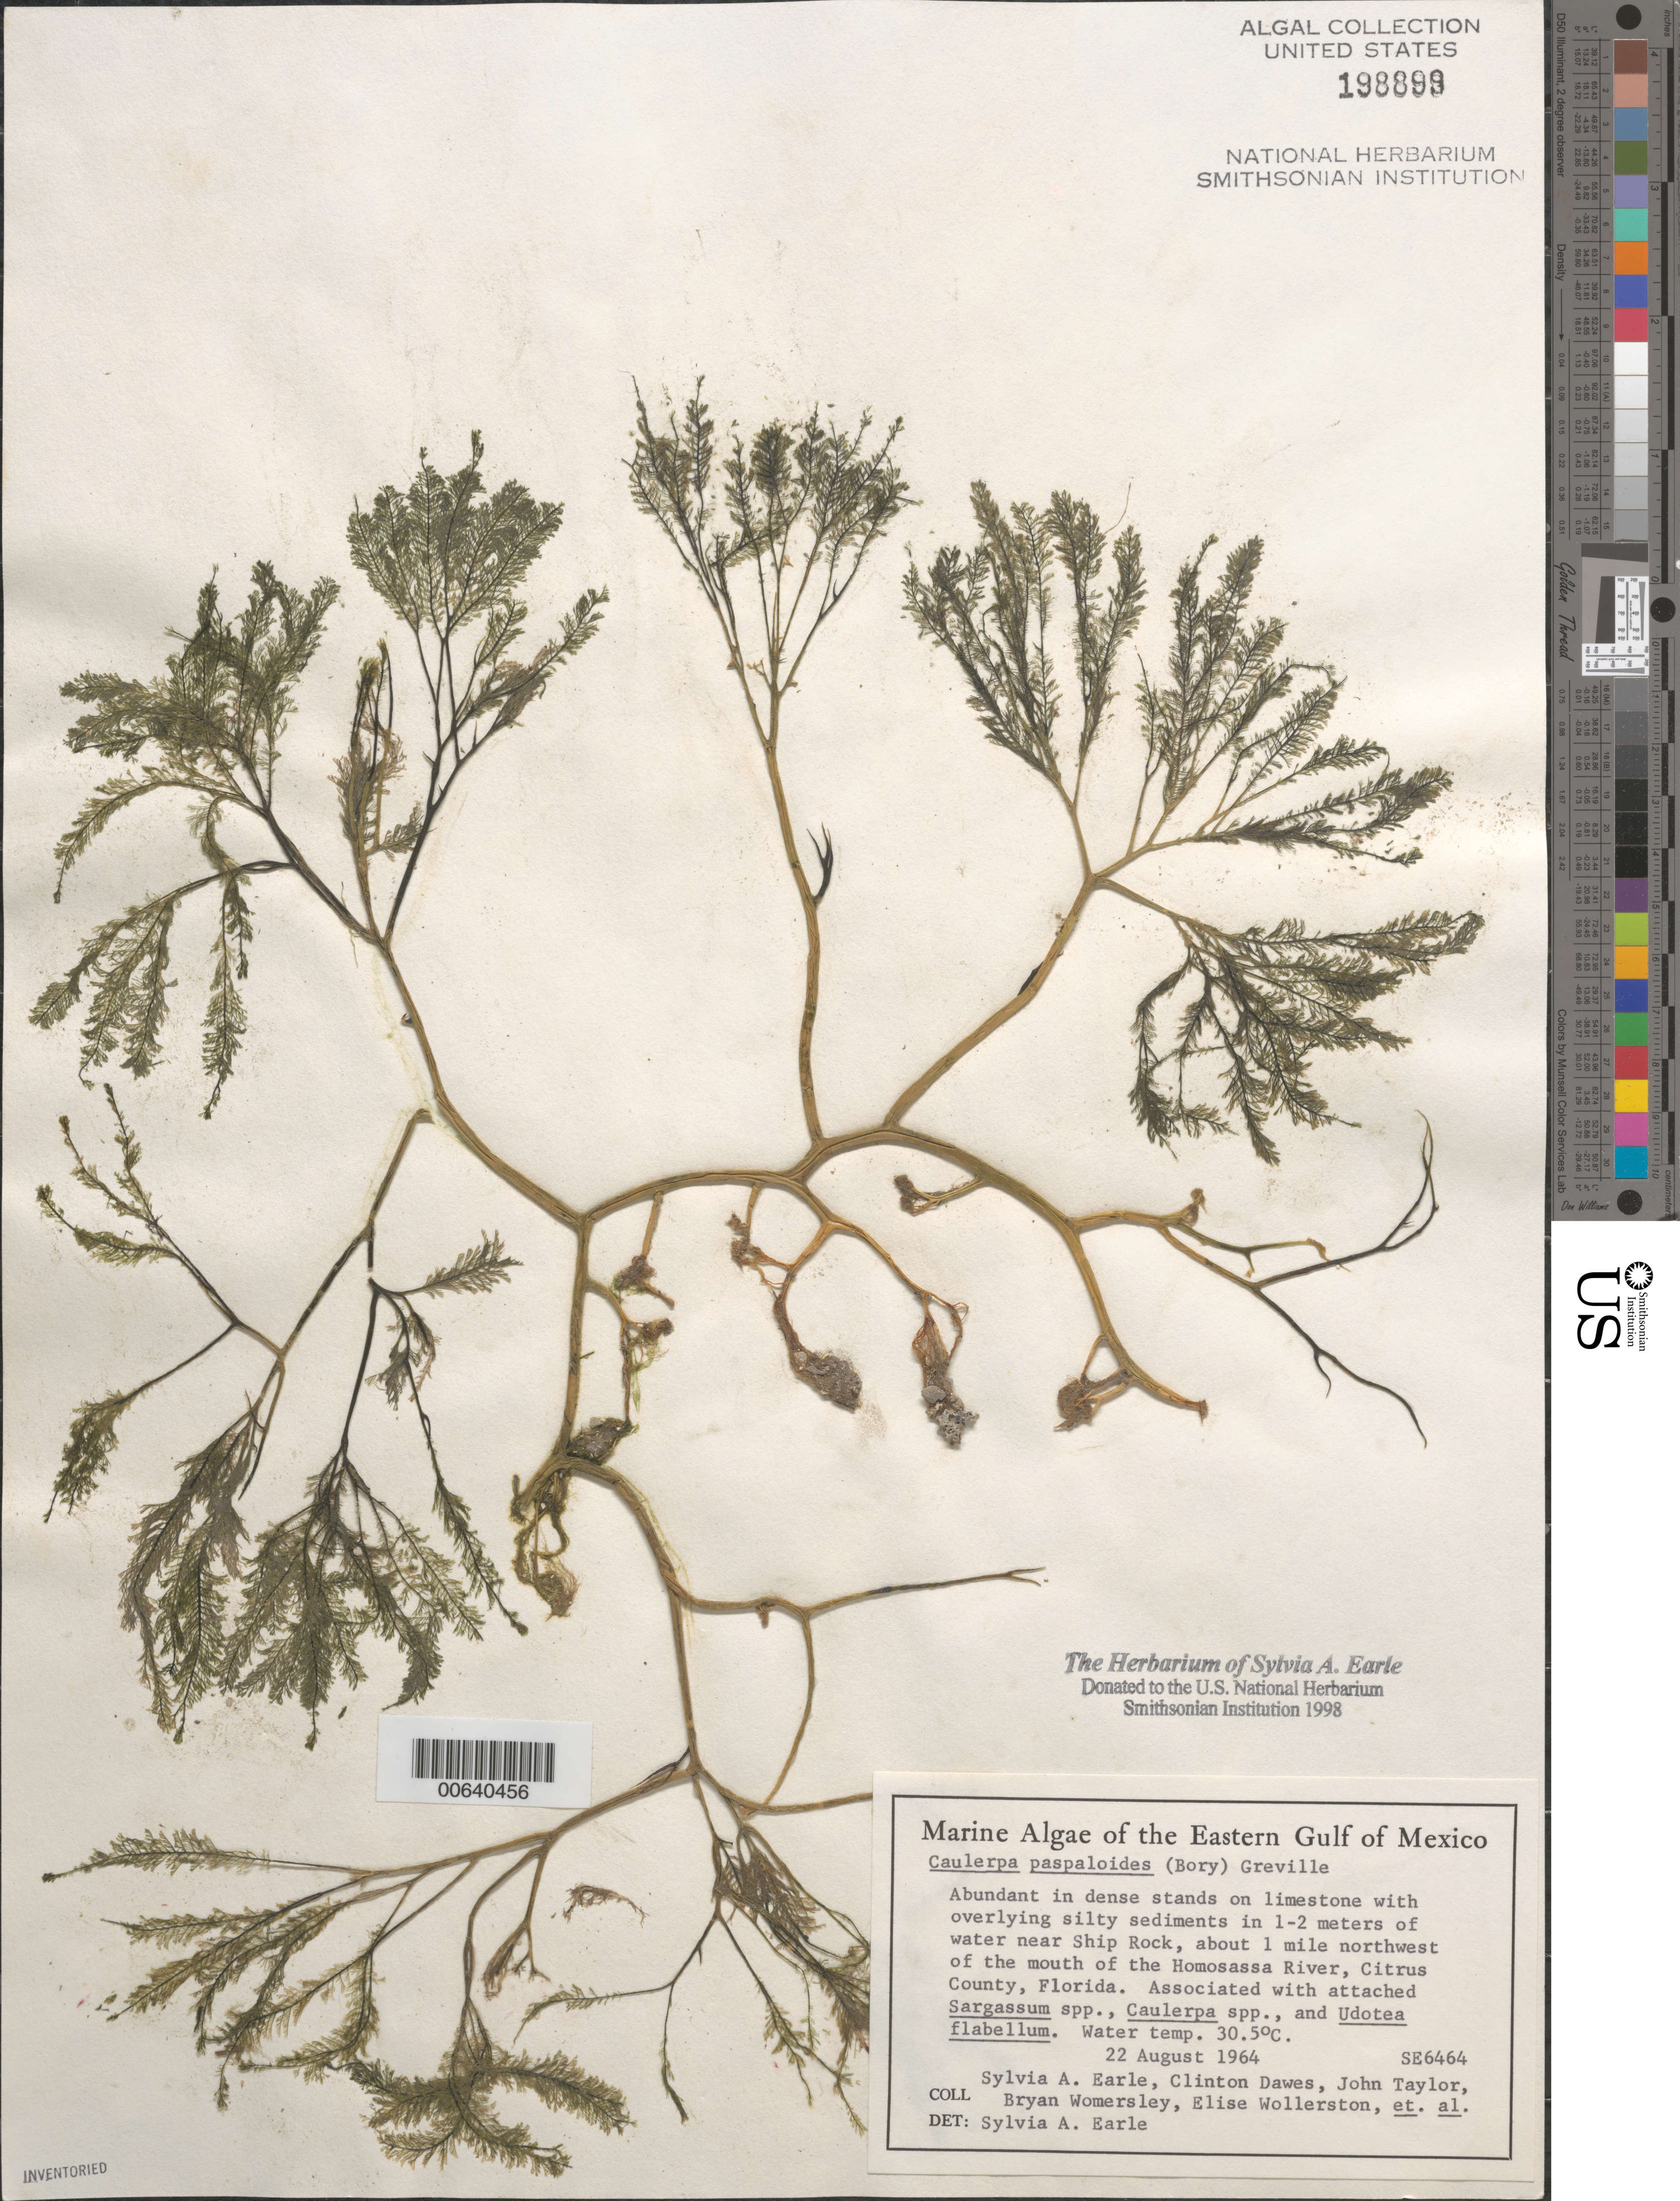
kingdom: Plantae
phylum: Chlorophyta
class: Ulvophyceae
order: Bryopsidales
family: Caulerpaceae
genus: Caulerpa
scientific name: Caulerpa paspaloides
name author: (Bory) Grev.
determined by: Earle, S. A.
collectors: S. A. Earle, C. Dawes, J. L. Taylor, H. B. S. Womersley & E. Wollerston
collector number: SE 6464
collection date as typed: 22 Aug 1964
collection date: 1964-08-22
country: United States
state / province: Florida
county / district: Citrus County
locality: Ca. 1 mile northwest of Homosassa River mouth, near Ship Rock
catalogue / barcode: US 198899